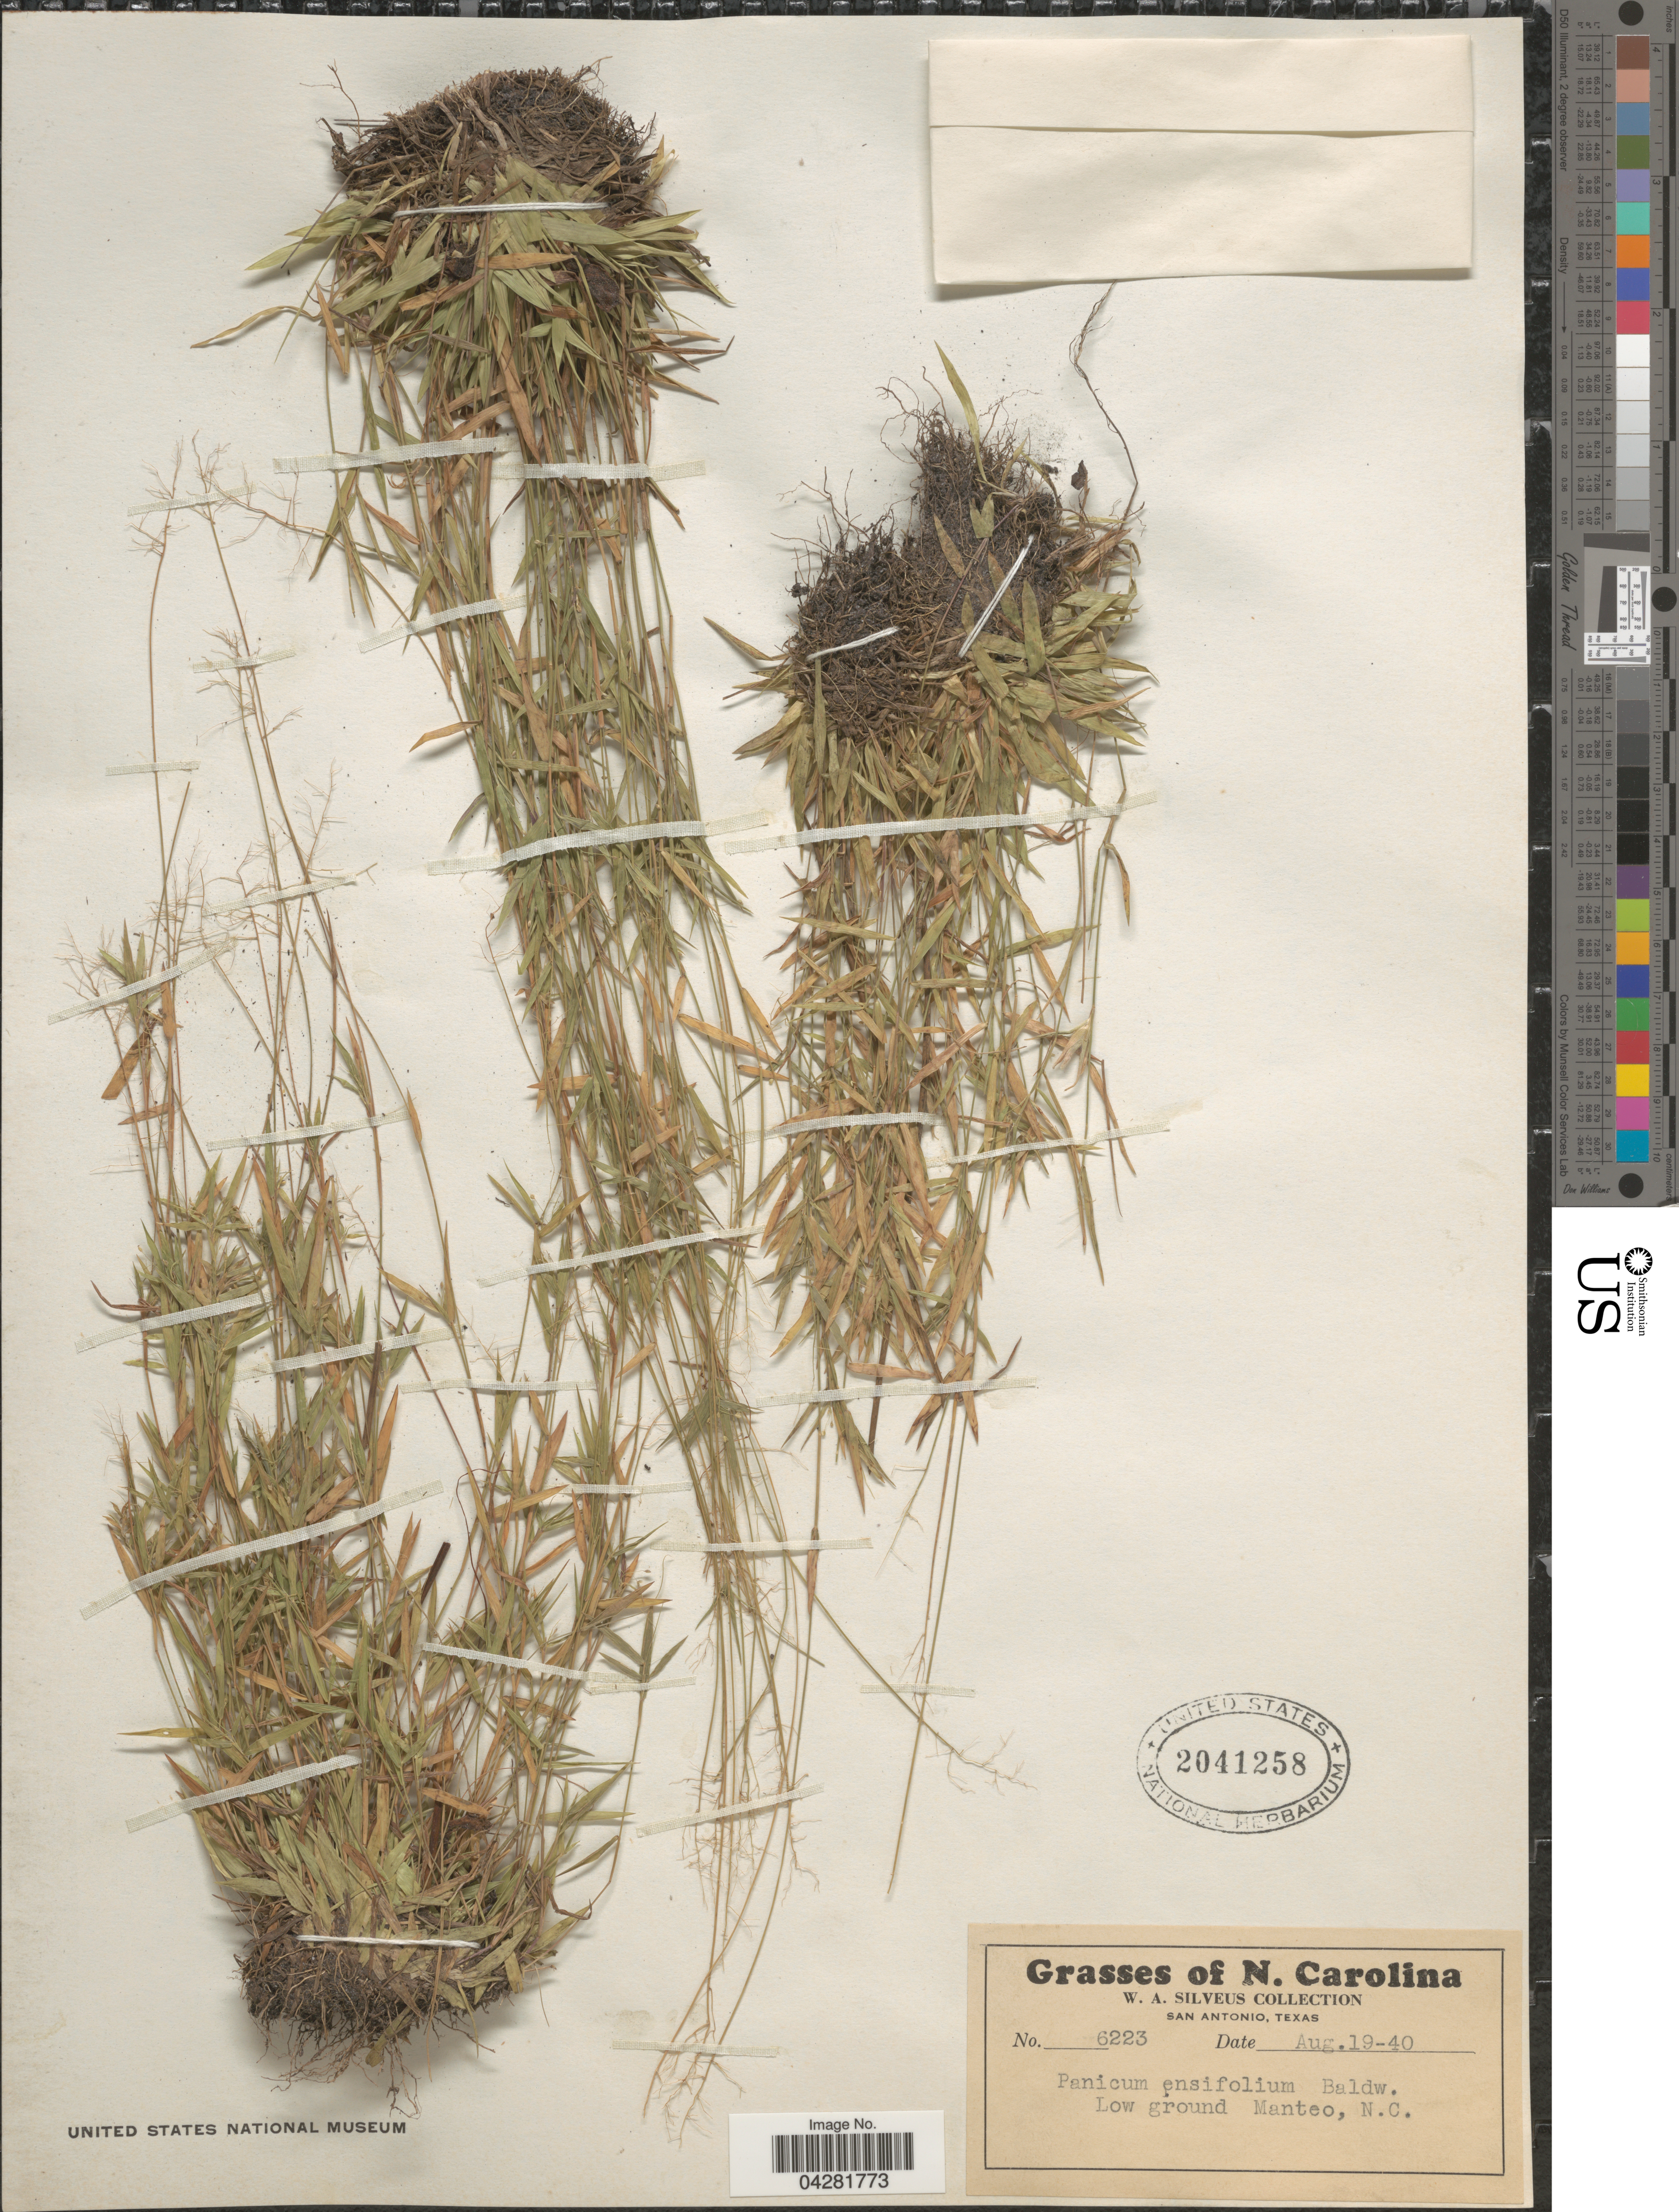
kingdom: Plantae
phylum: Tracheophyta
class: Liliopsida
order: Poales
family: Poaceae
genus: Dichanthelium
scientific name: Dichanthelium ensifolium var. ensifolium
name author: (Baldwin ex Elliot) Gould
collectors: W. Silveus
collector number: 6223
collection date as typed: Transcribed d/m/y: 19/8/40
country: United States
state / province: North Carolina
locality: Low ground Manteo.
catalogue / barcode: US 2041258